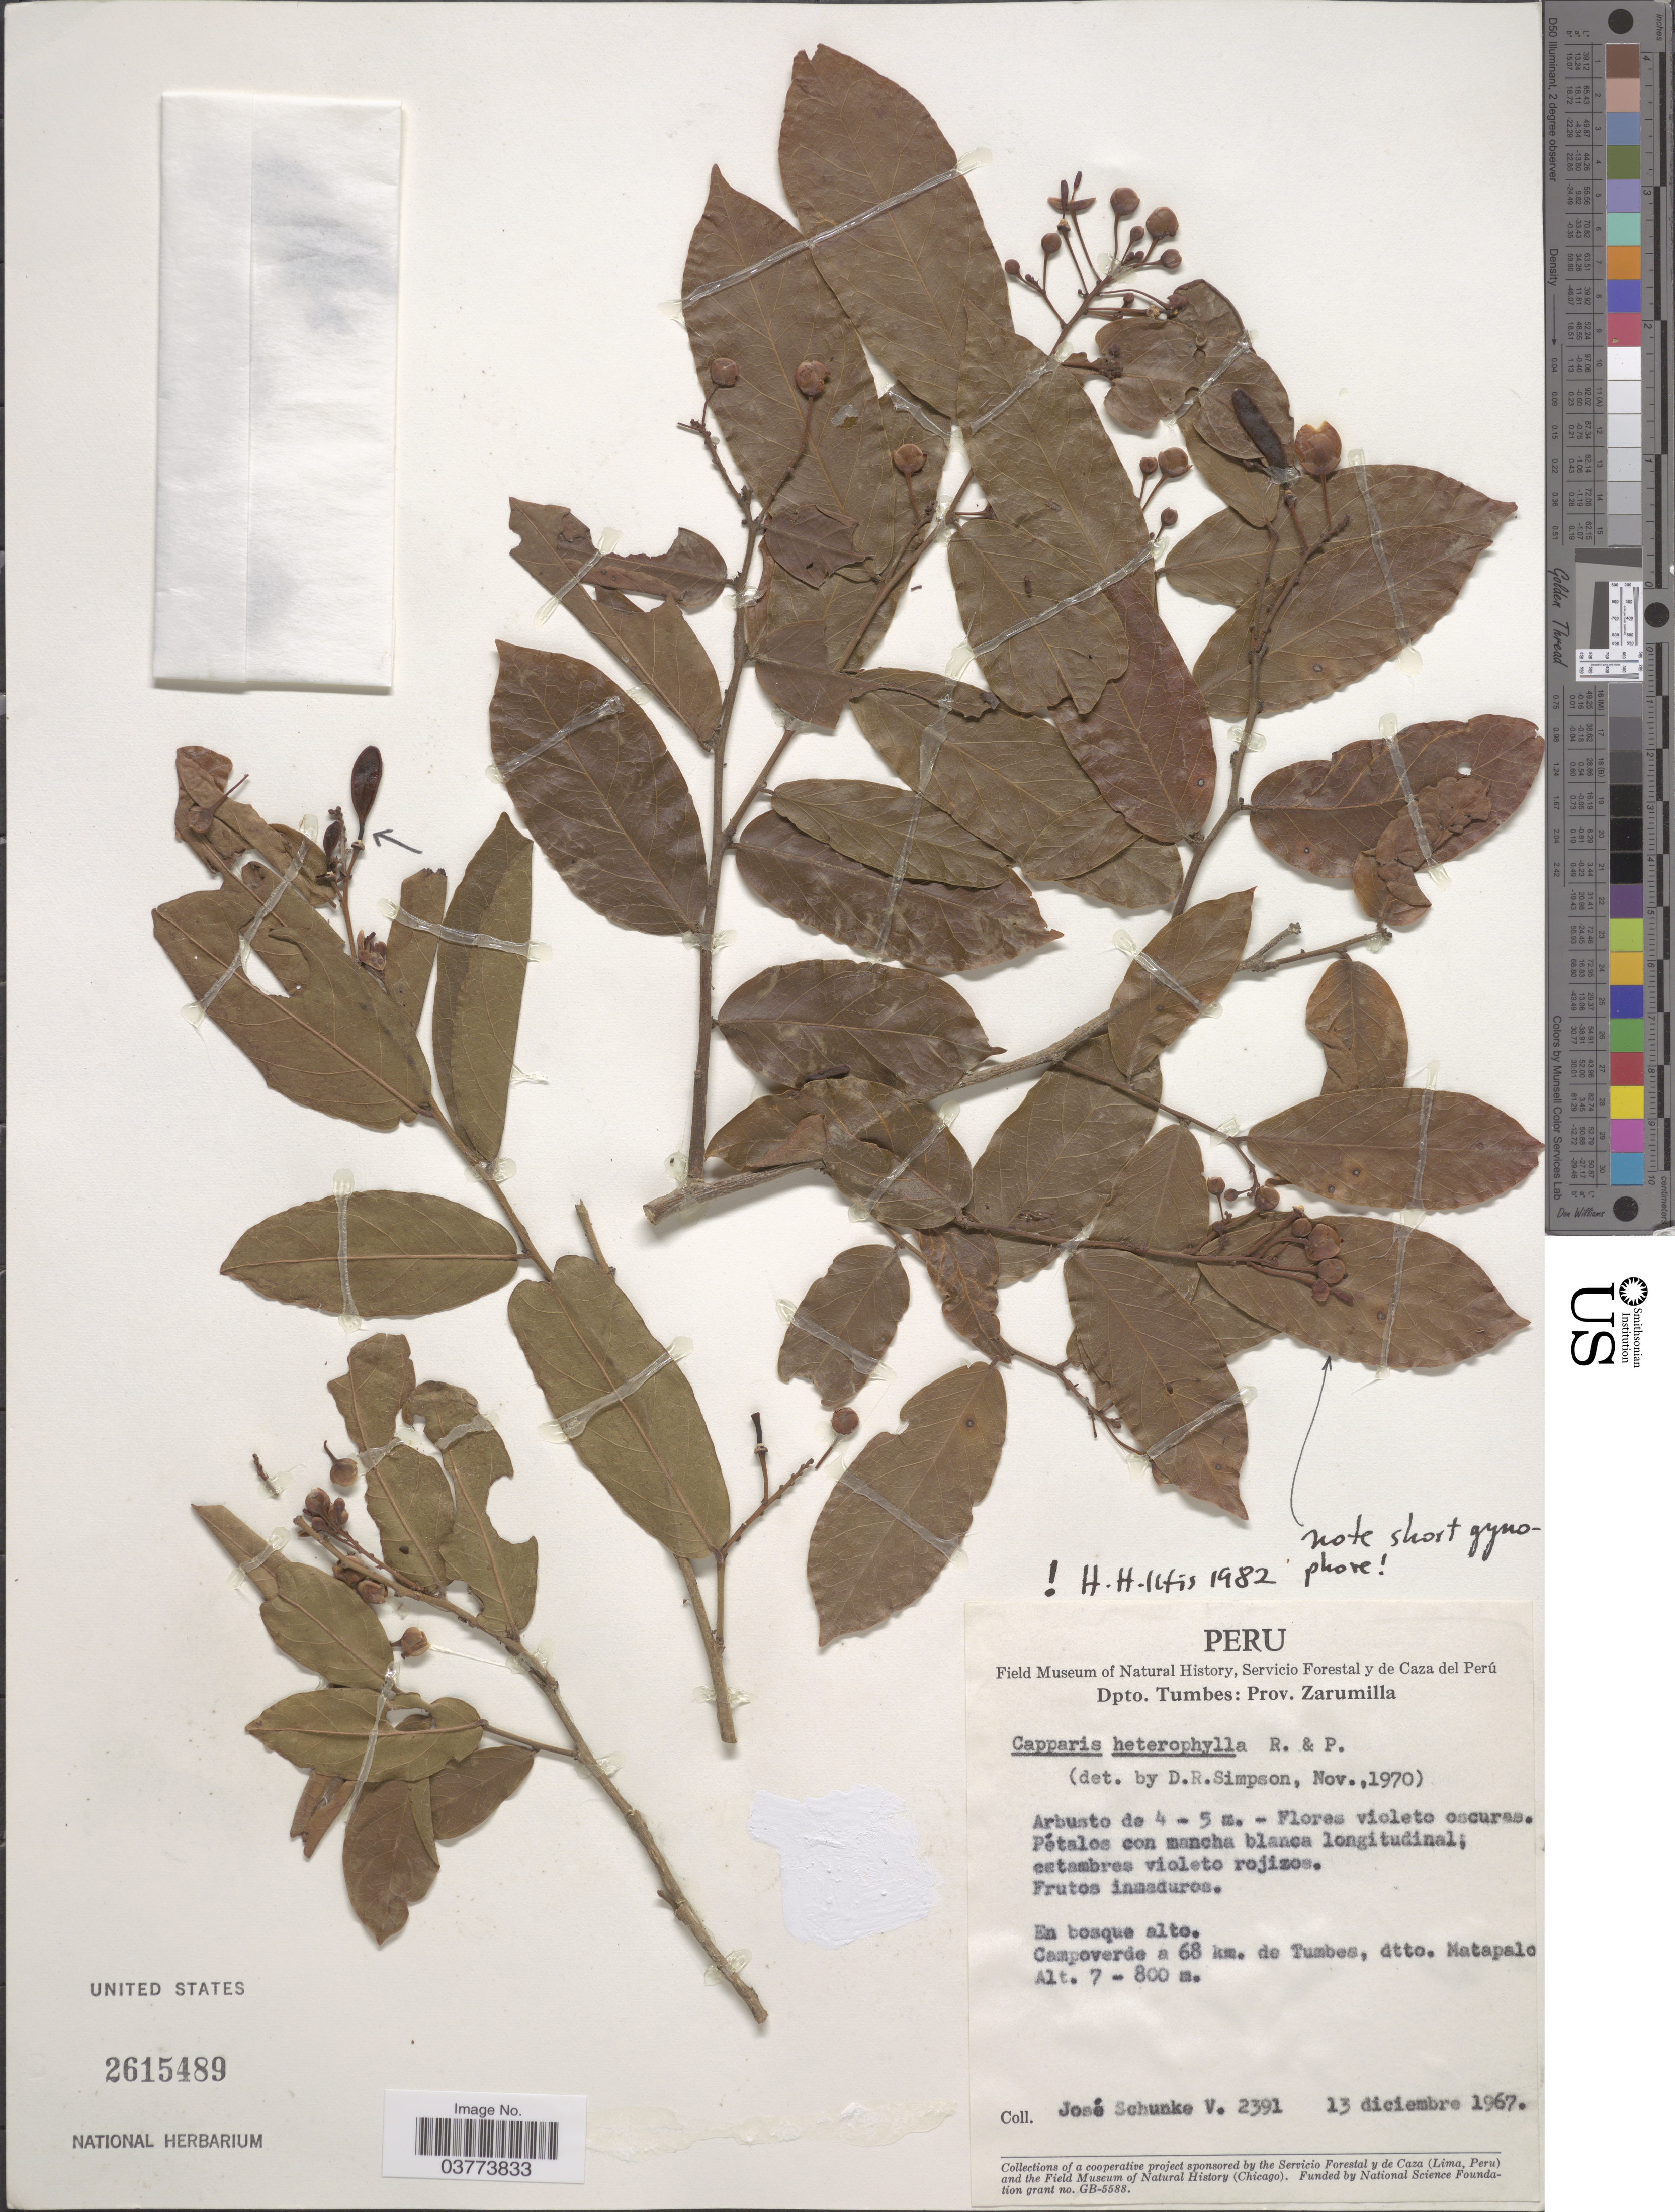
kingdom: Plantae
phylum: Tracheophyta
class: Magnoliopsida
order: Brassicales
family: Capparaceae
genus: Cynophalla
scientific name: Cynophalla heterophylla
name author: (Ruiz & Pav. ex DC.) Iltis & Cornejo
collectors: J. Schunke Vigo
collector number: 2391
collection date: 1967-12-13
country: Peru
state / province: Tumbes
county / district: Zarumilla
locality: Dpto. Tumbes: Prov. Zarumilla. Campoverde a 68 km. de Tumbes, dtto. Matapalo.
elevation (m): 700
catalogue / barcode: US 2615489